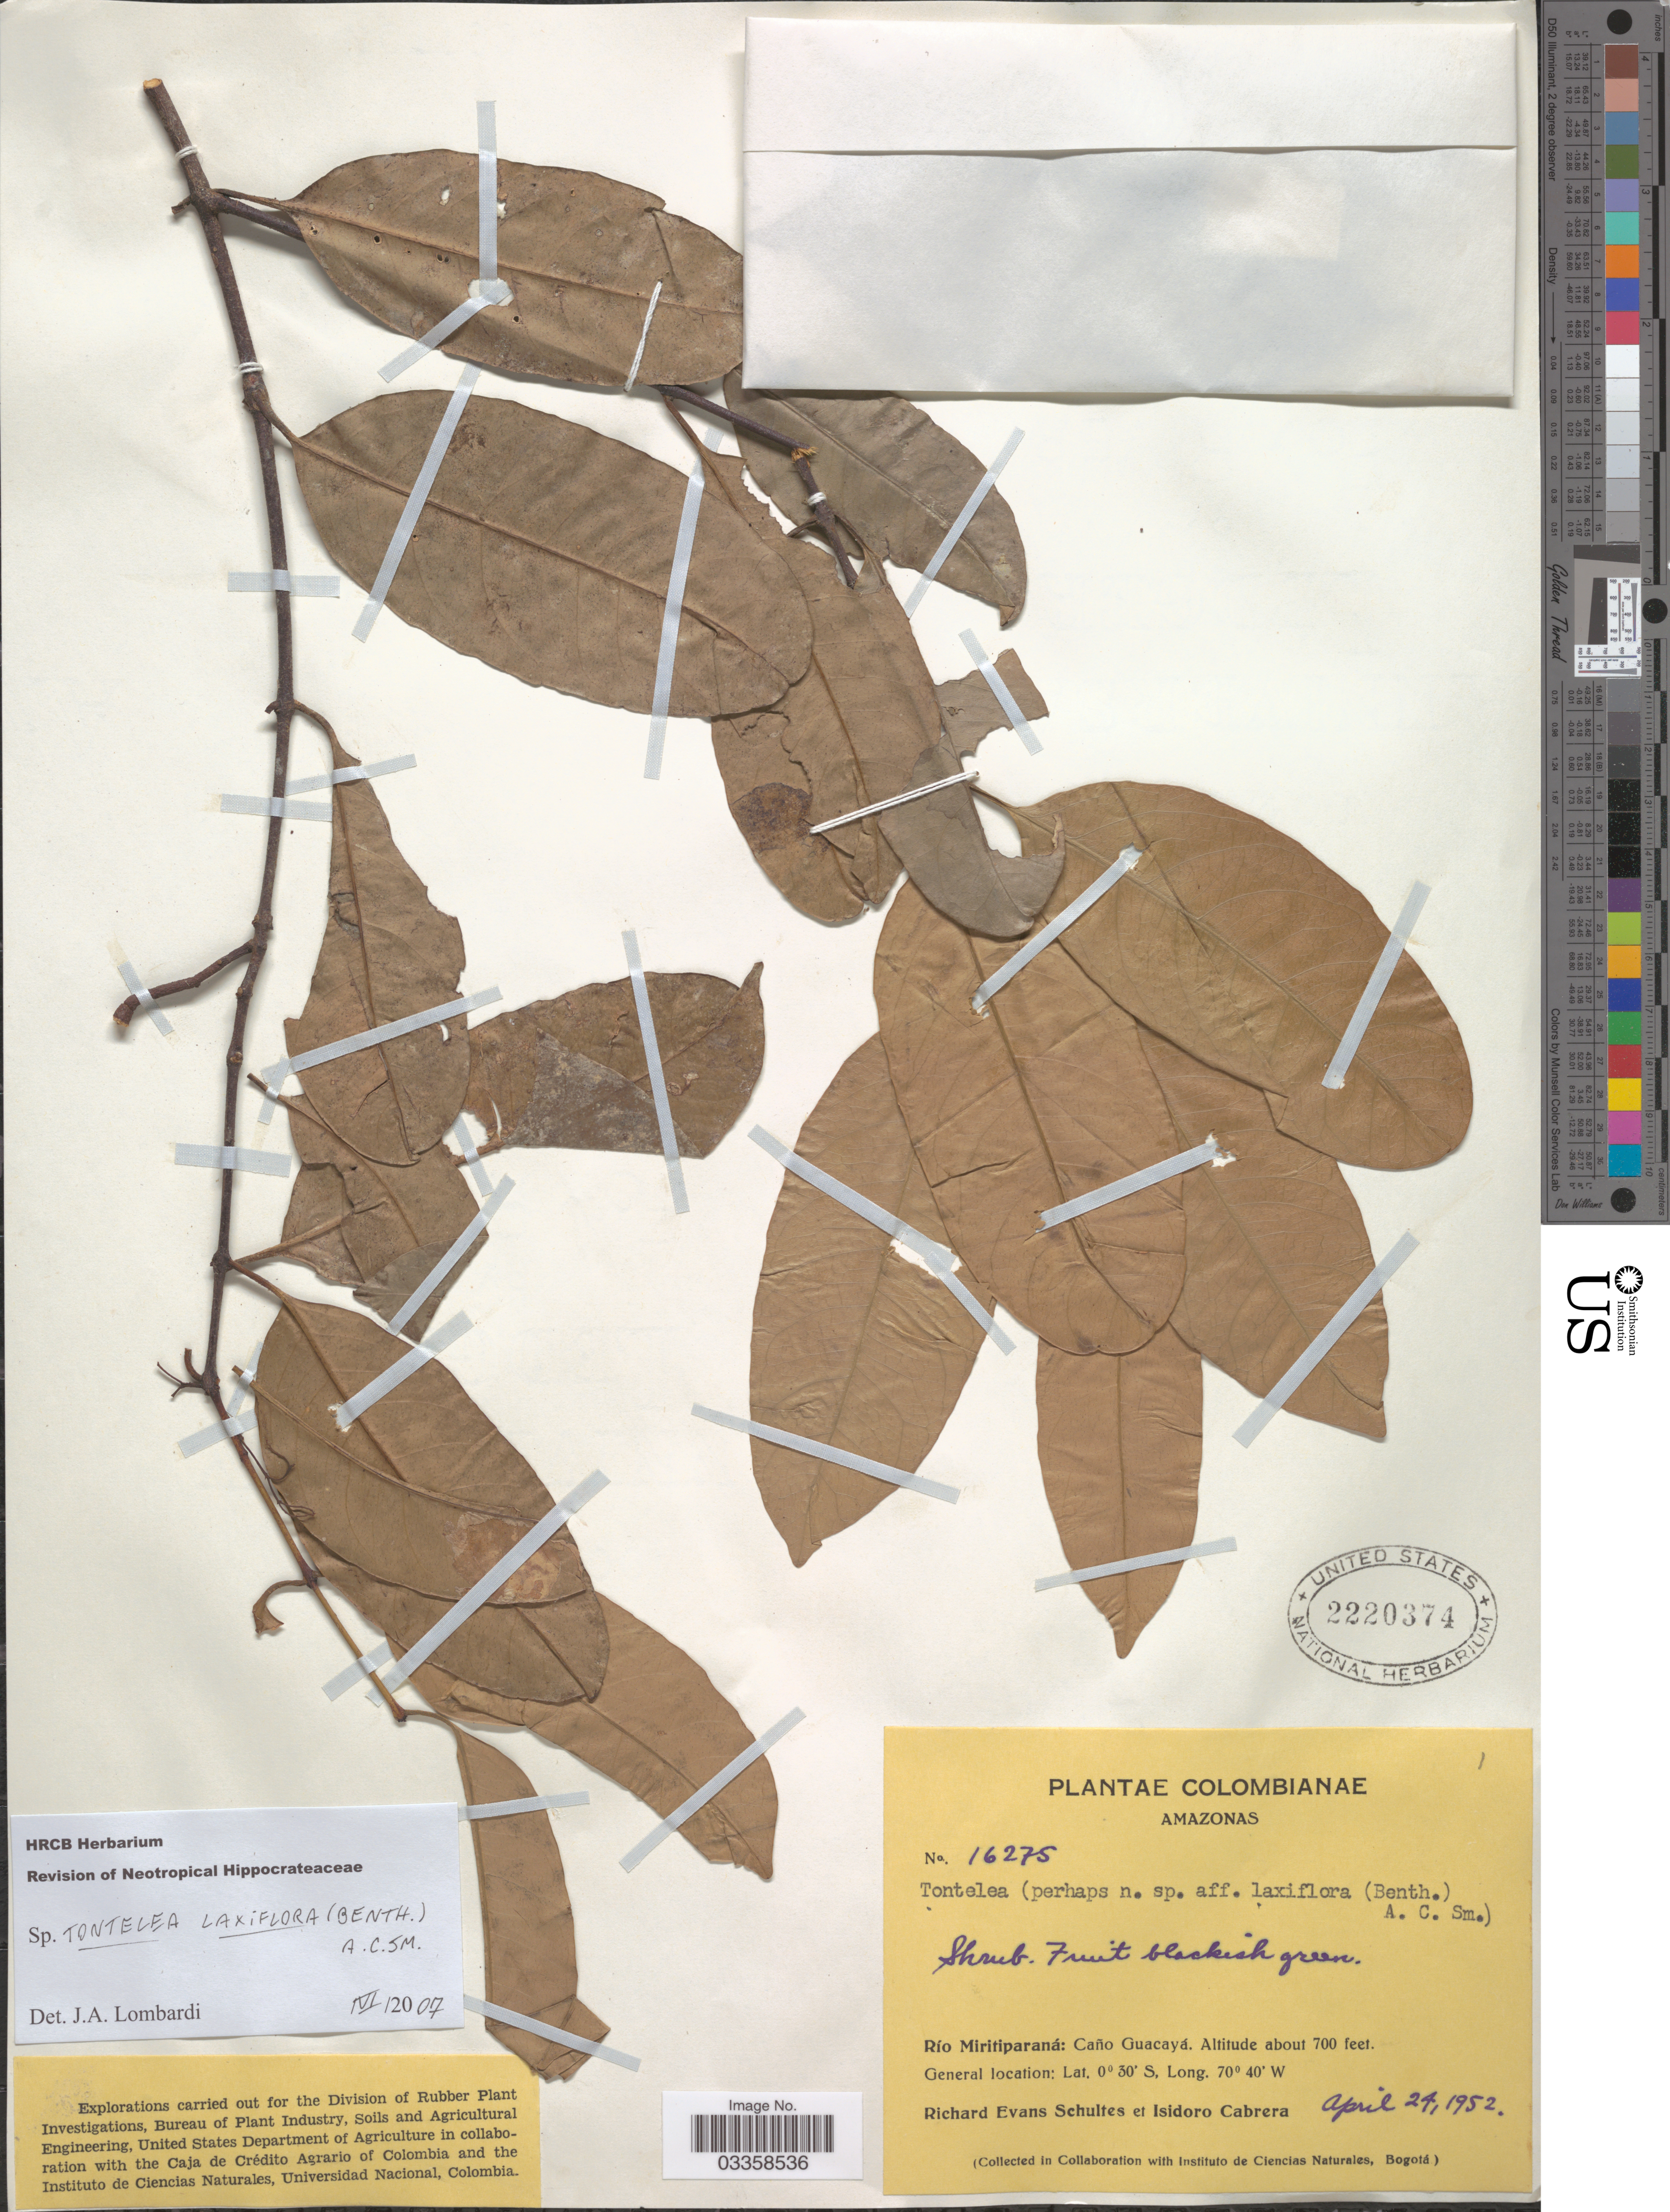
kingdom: Plantae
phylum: Tracheophyta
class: Magnoliopsida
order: Celastrales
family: Celastraceae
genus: Tontelea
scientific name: Tontelea laxiflora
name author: (Benth.) A.C. Sm.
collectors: R. E. Schultes & I. Cabrera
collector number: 16275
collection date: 1952-04-24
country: Colombia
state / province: Amazônas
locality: Río Miritiparaná: Caño Guacayá.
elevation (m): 213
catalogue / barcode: US 2220374